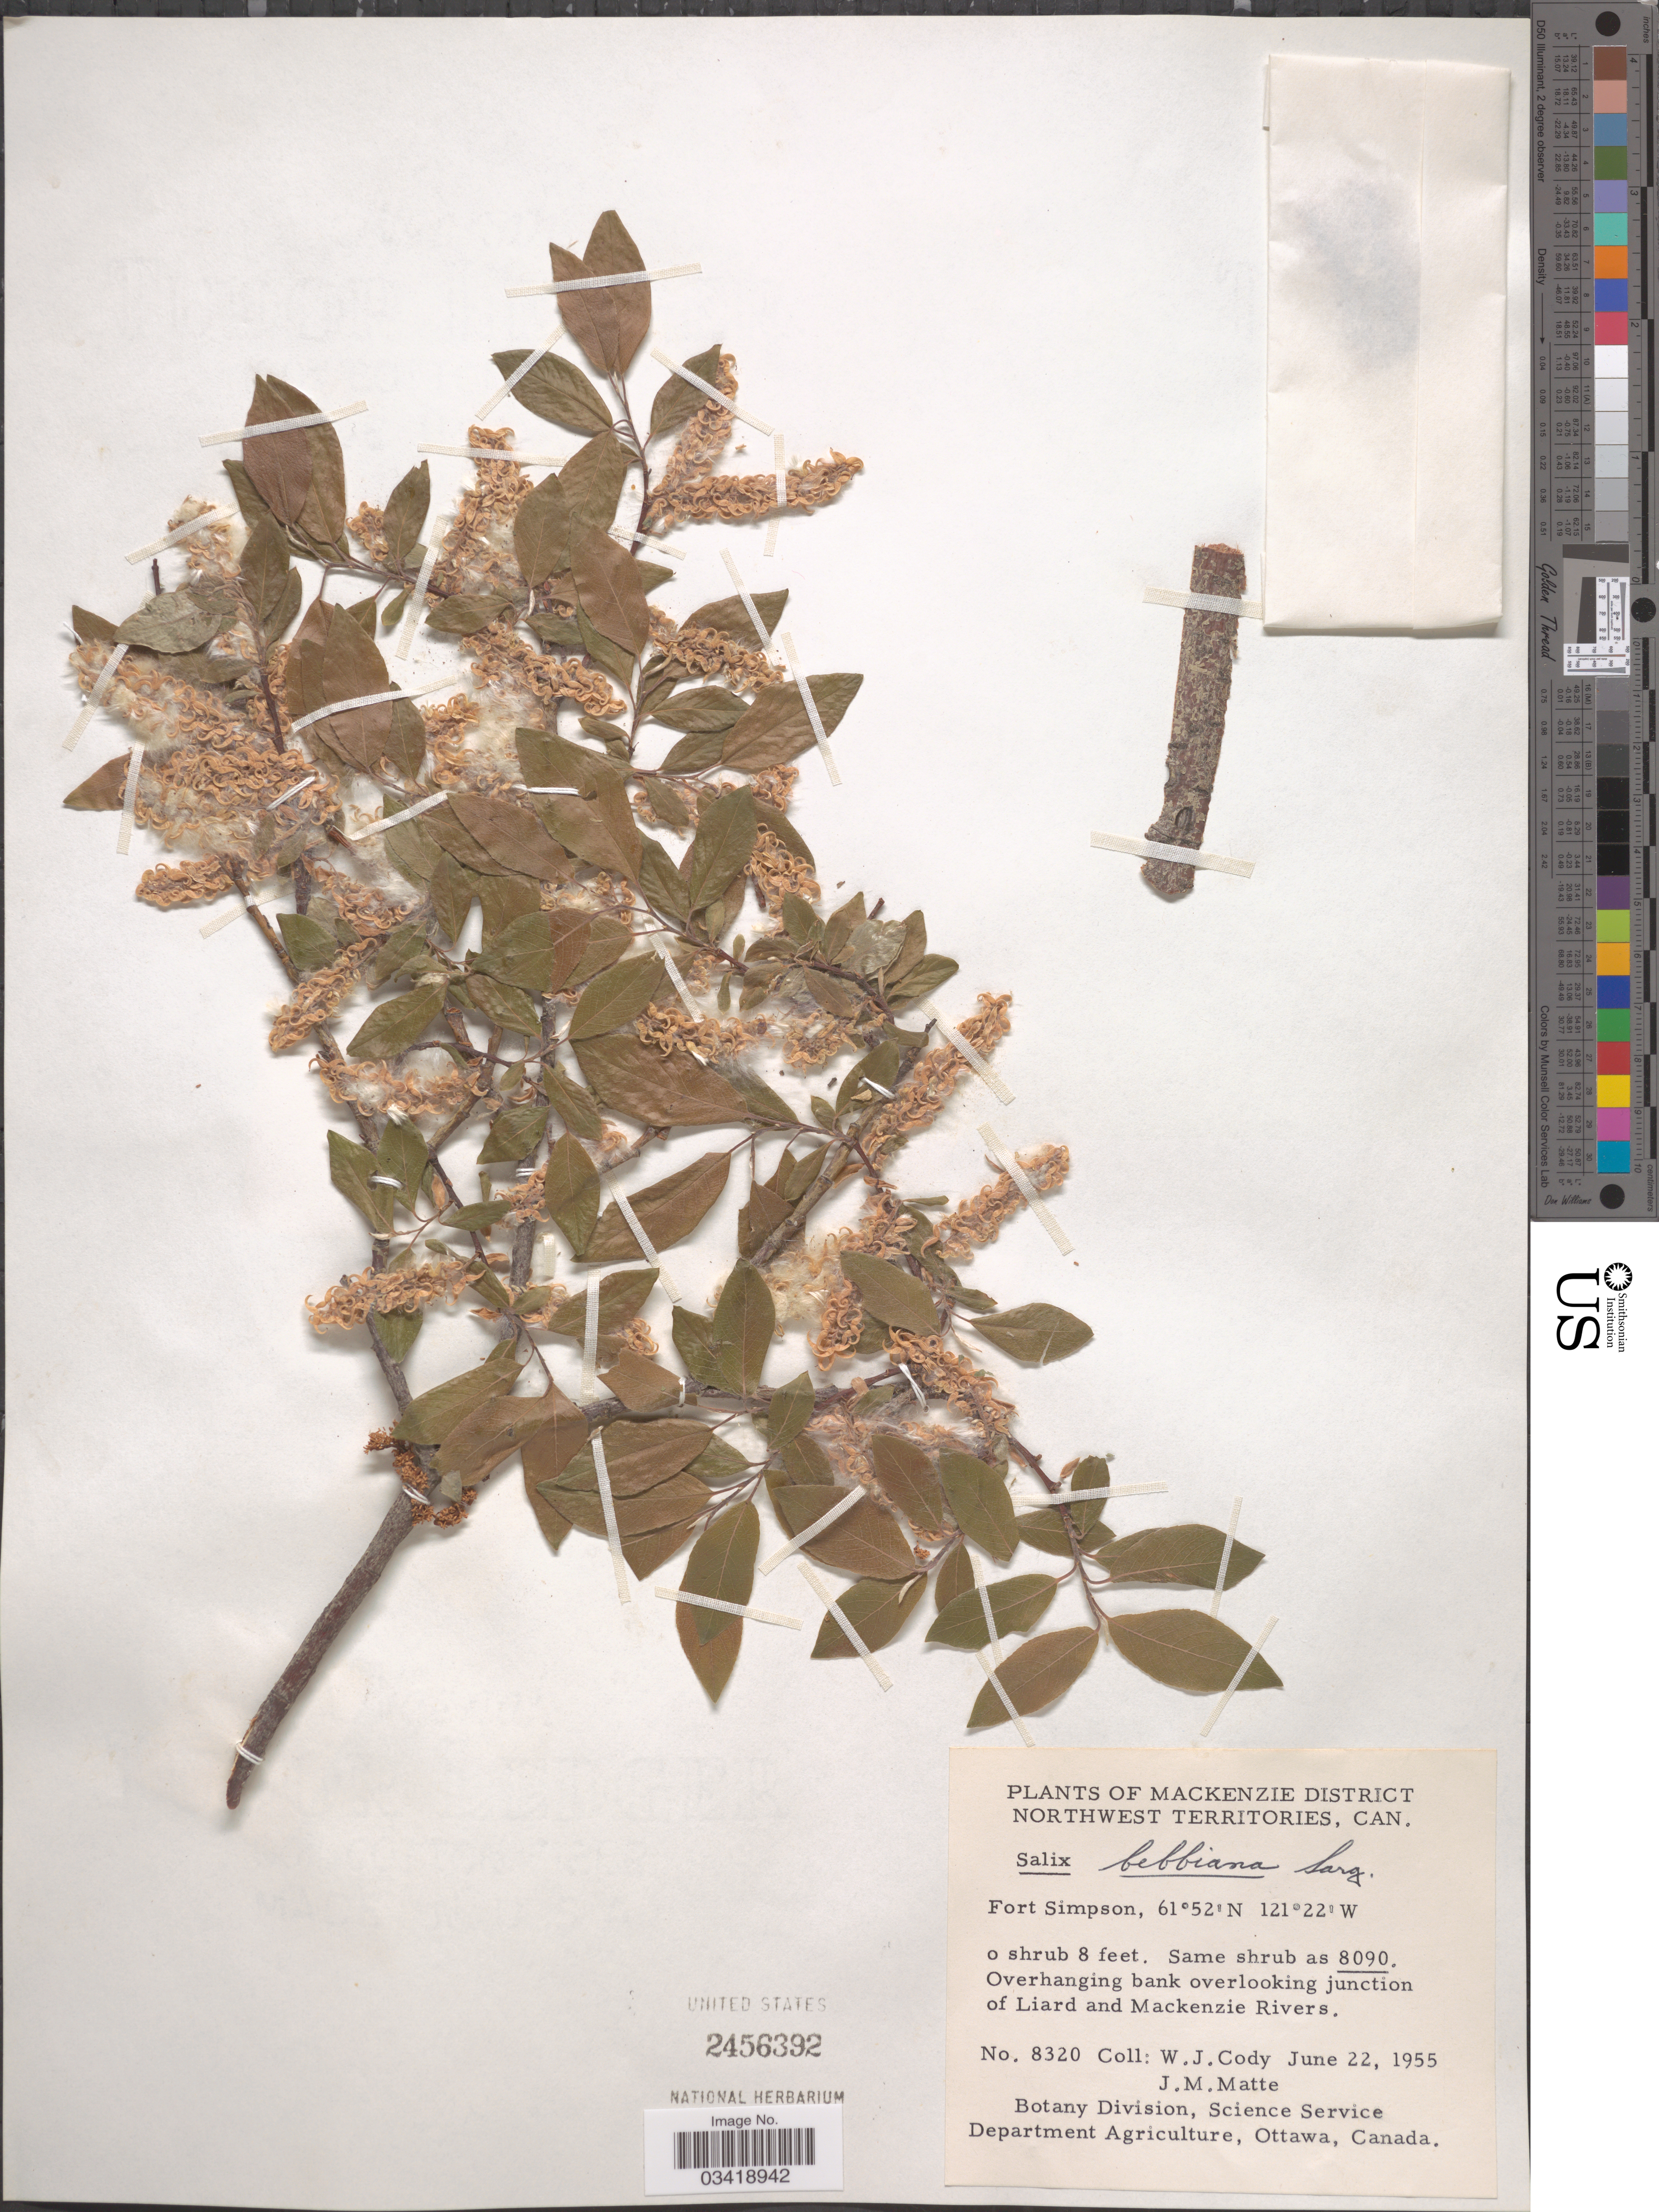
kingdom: Plantae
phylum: Tracheophyta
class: Magnoliopsida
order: Malpighiales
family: Salicaceae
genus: Salix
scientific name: Salix bebbiana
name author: Sarg.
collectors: W. Cody & J. Matte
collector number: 8320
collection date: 1955-06-22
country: Canada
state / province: Northwest Territories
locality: Mackenzie District. Fort Simpson. Overhanging bank overlooking junction of Liard and Mackenzie Rivers.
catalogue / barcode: US 2456392